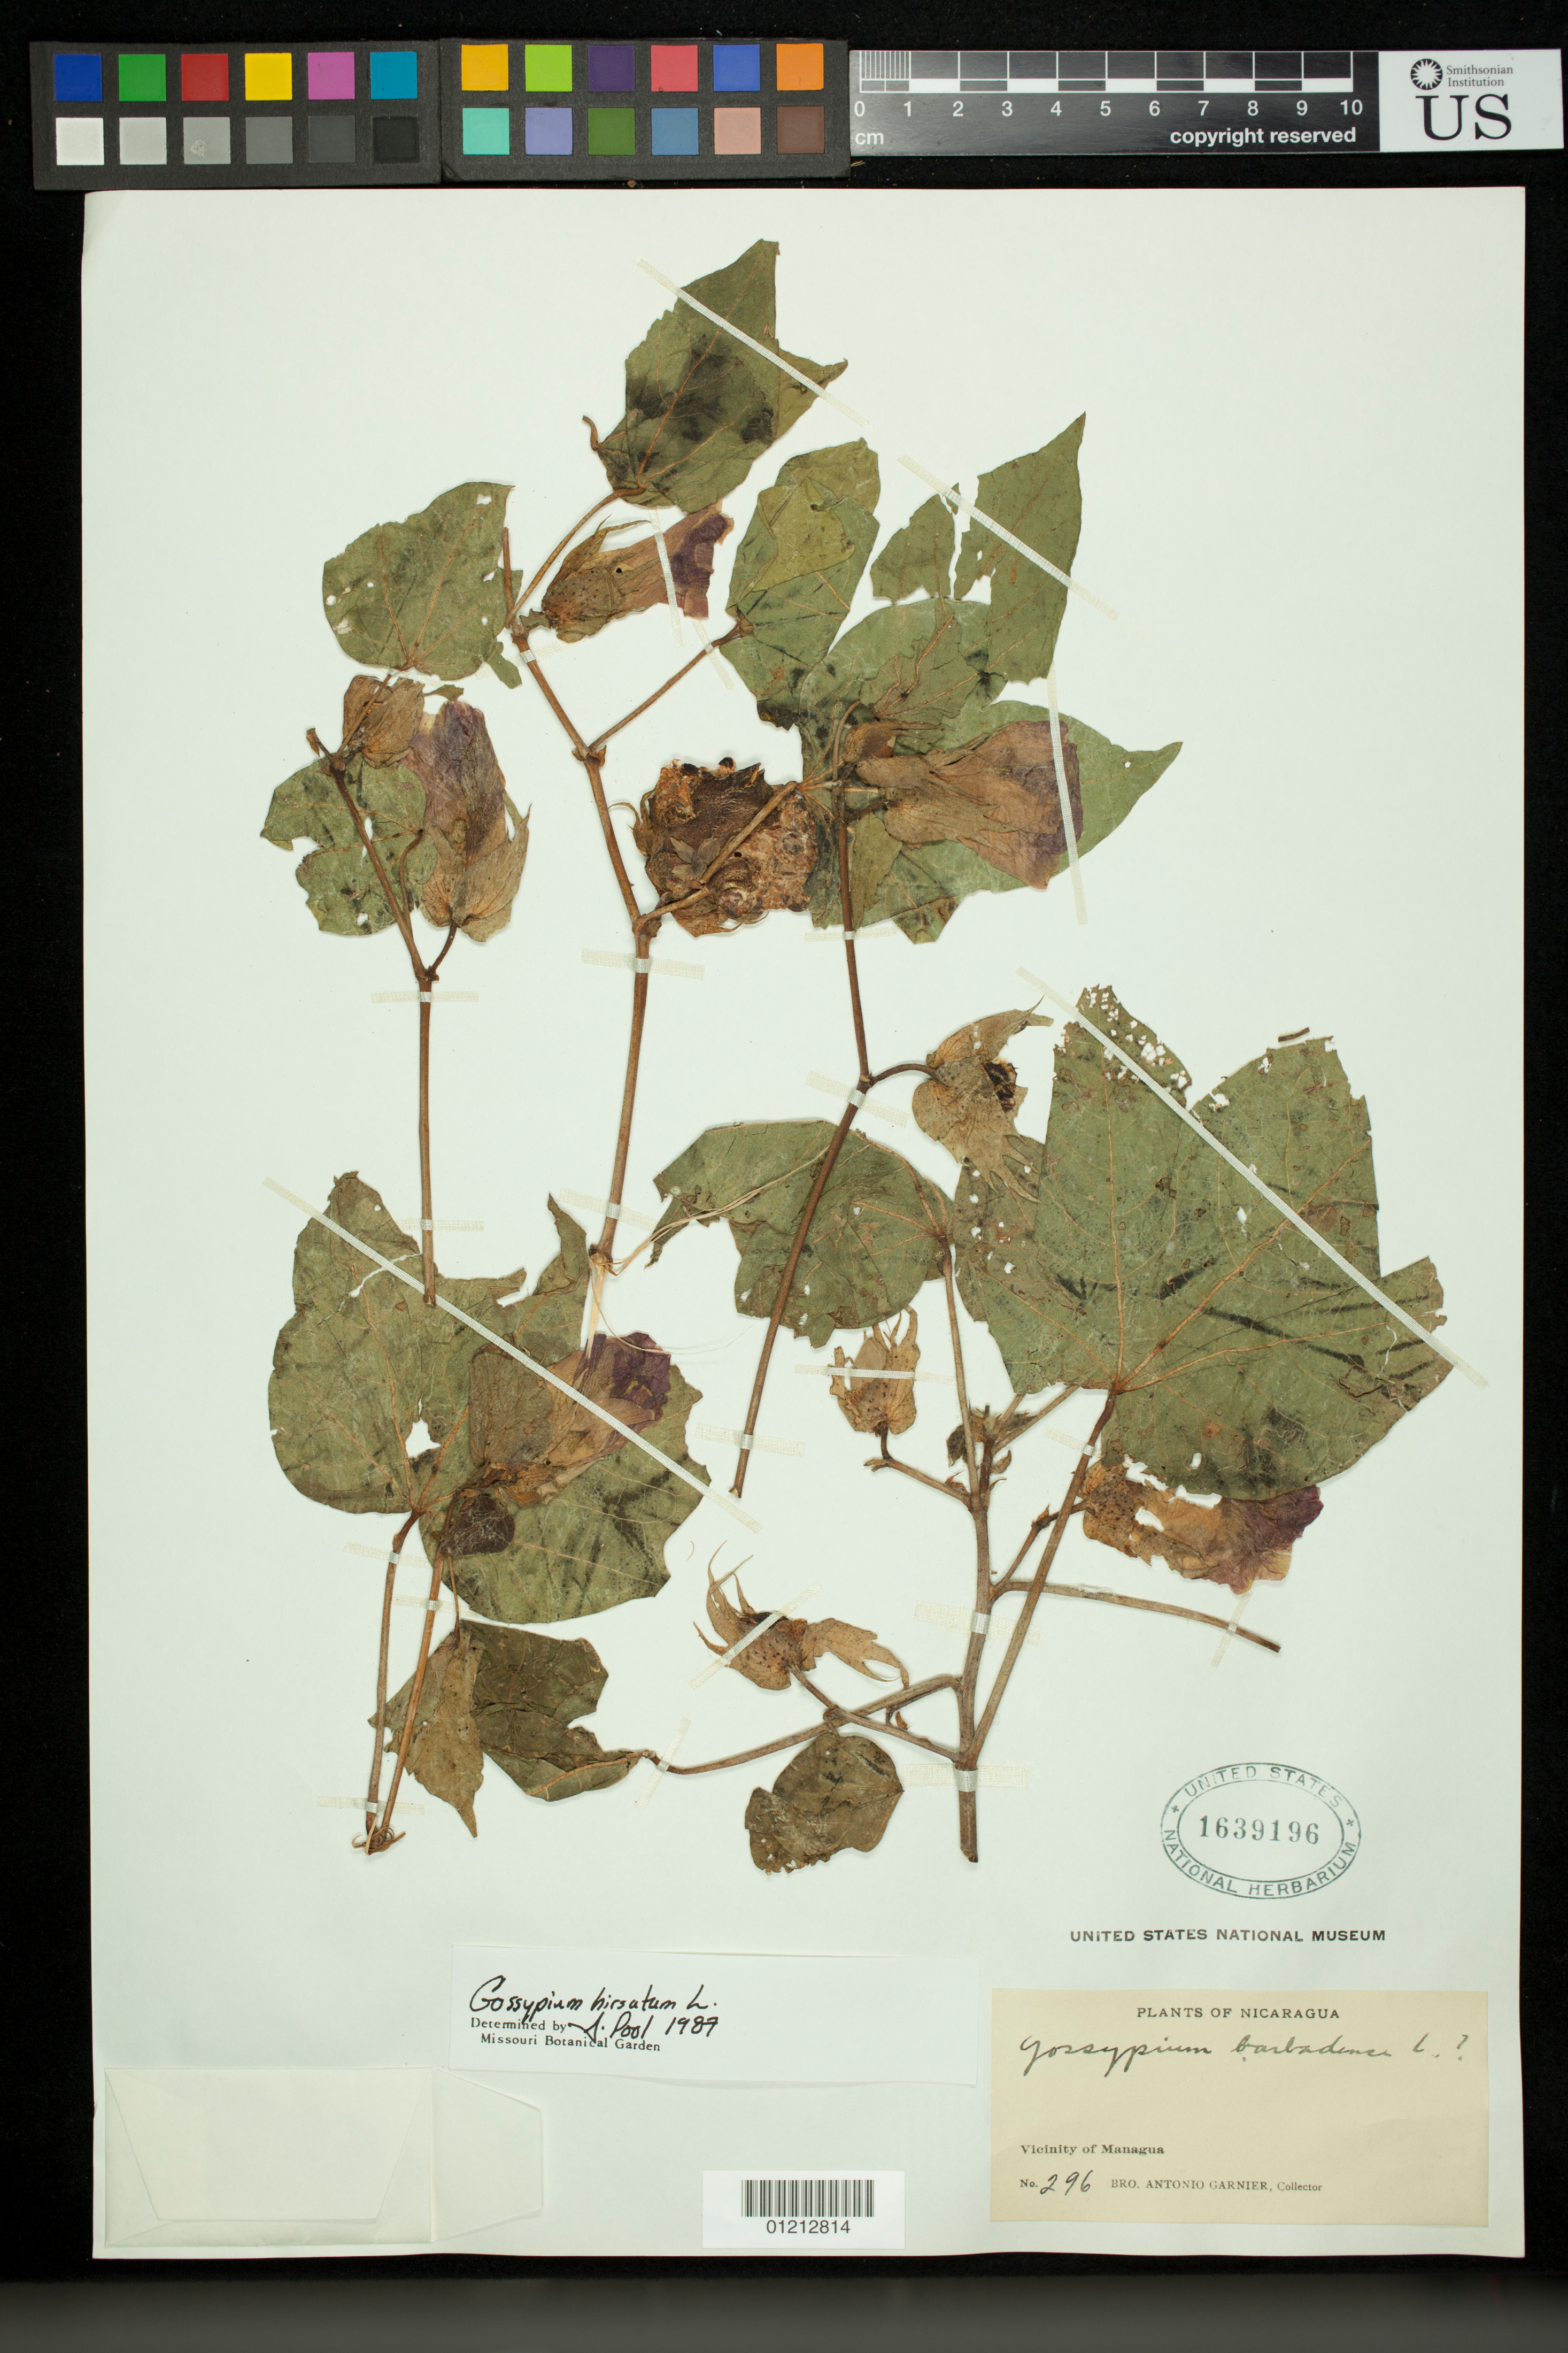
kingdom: Plantae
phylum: Tracheophyta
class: Magnoliopsida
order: Malvales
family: Malvaceae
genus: Gossypium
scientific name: Gossypium hirsutum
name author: L.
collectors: Bro. A. Garnier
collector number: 296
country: Nicaragua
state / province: Managua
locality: Vicinity of Managua.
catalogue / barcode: US 1639196